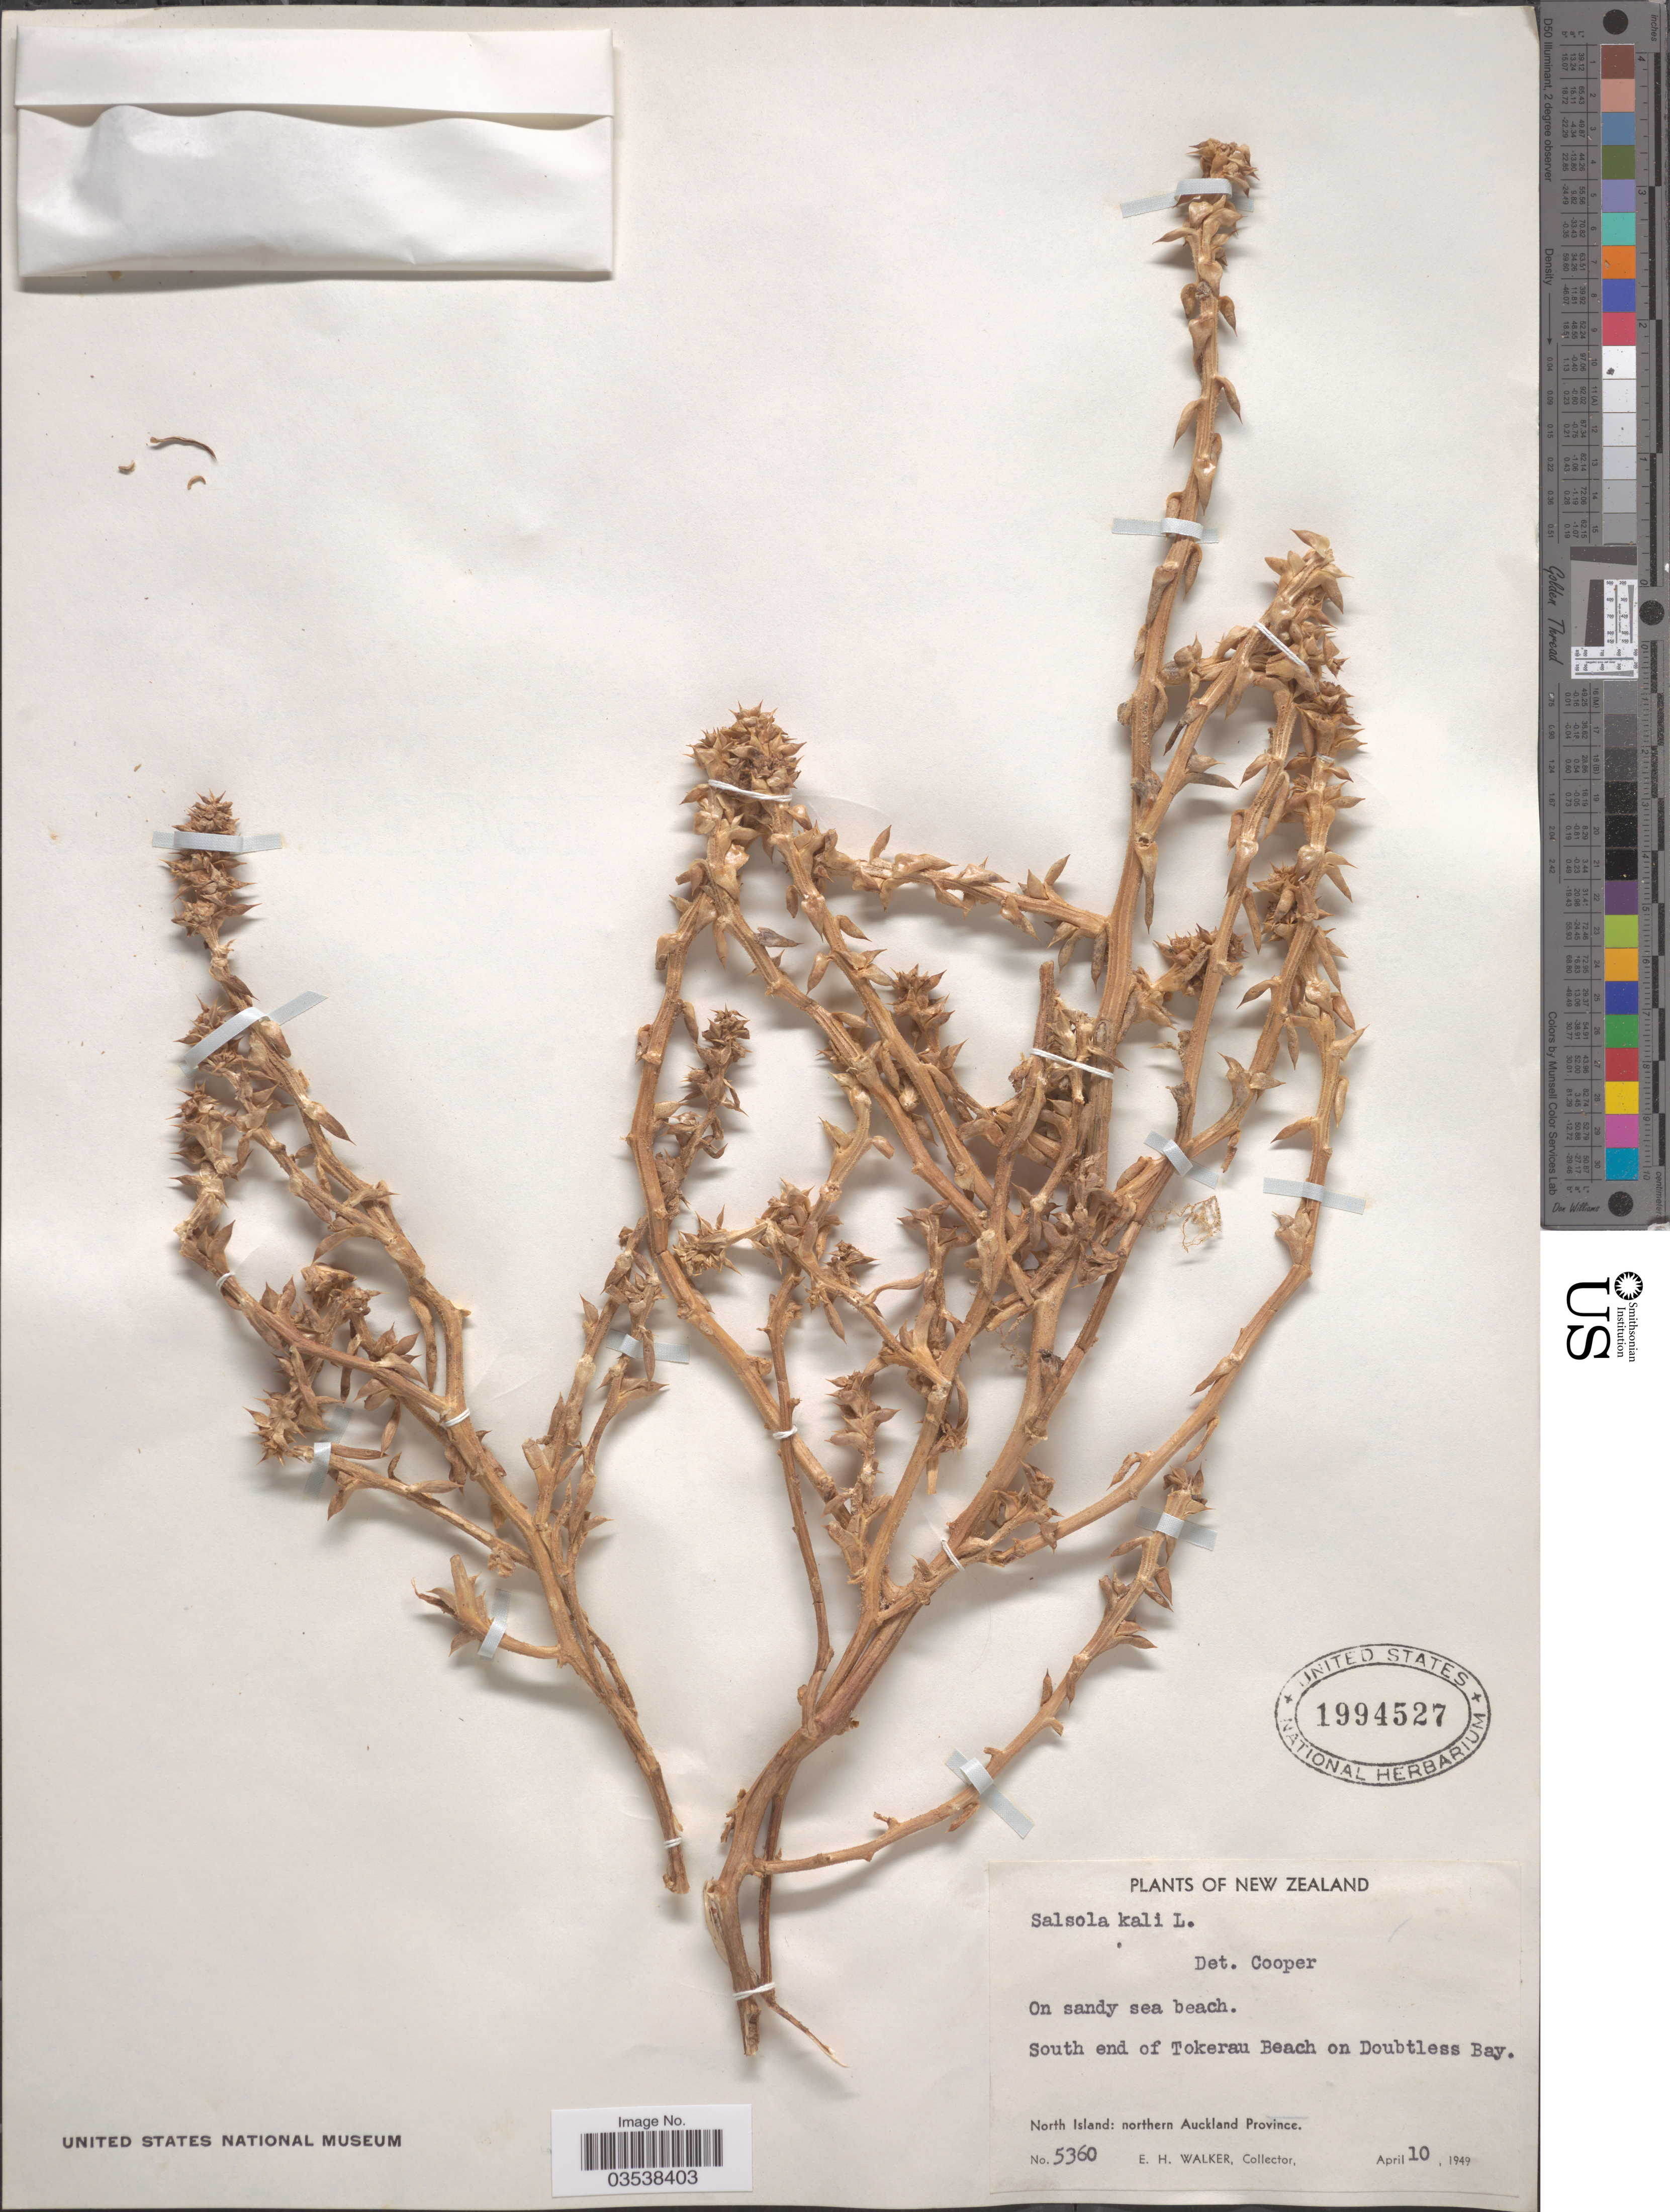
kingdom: Plantae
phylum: Tracheophyta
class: Magnoliopsida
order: Caryophyllales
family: Amaranthaceae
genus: Salsola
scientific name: Salsola kali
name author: L.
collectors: E. H. Walker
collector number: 5360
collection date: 1949-04-10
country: New Zealand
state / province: Auckland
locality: South end of Tokerau Beach on Doubtless Bay. North Island: northern Auckland Province.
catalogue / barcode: US 1994527